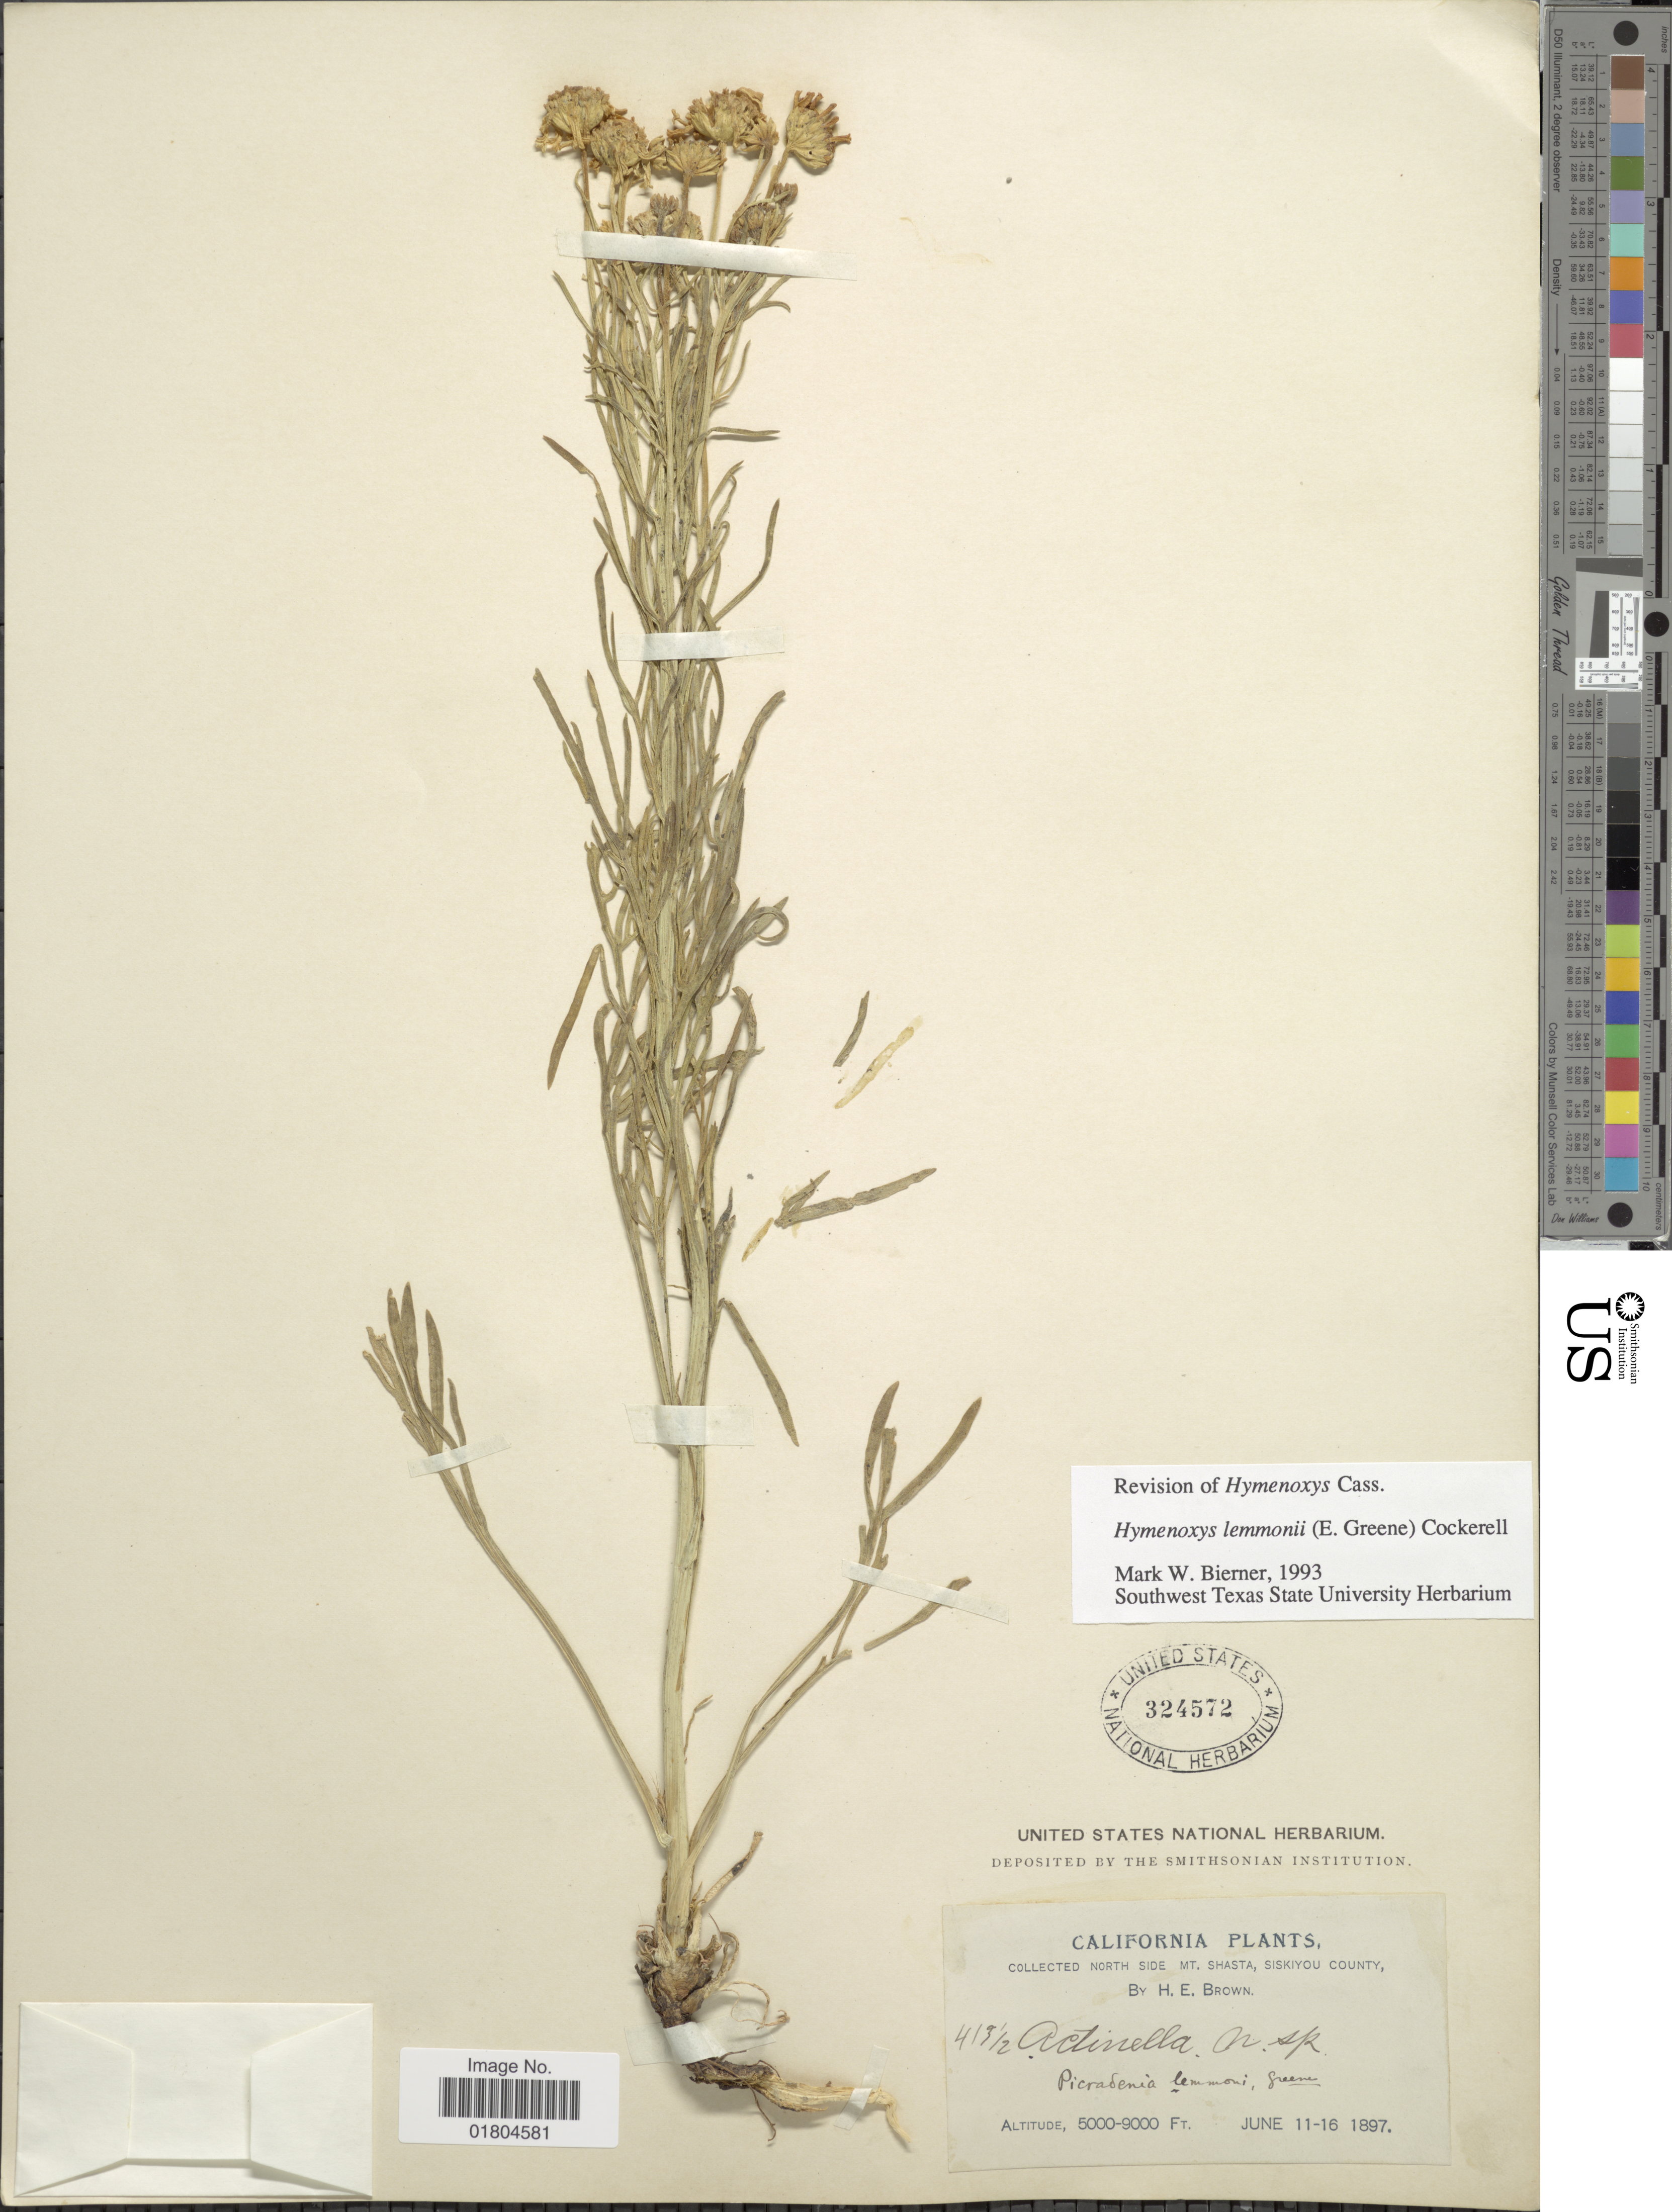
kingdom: Plantae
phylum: Tracheophyta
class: Magnoliopsida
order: Asterales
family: Asteraceae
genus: Hymenoxys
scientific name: Hymenoxys lemmonii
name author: (Greene) Cockerell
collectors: H. E. Brown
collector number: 4131/2*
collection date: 1897-06-11/1897-06-16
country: United States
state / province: California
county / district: Siskiyou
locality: North side Mt. Shasta, Siskiyou County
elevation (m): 1524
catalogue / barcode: US 324572